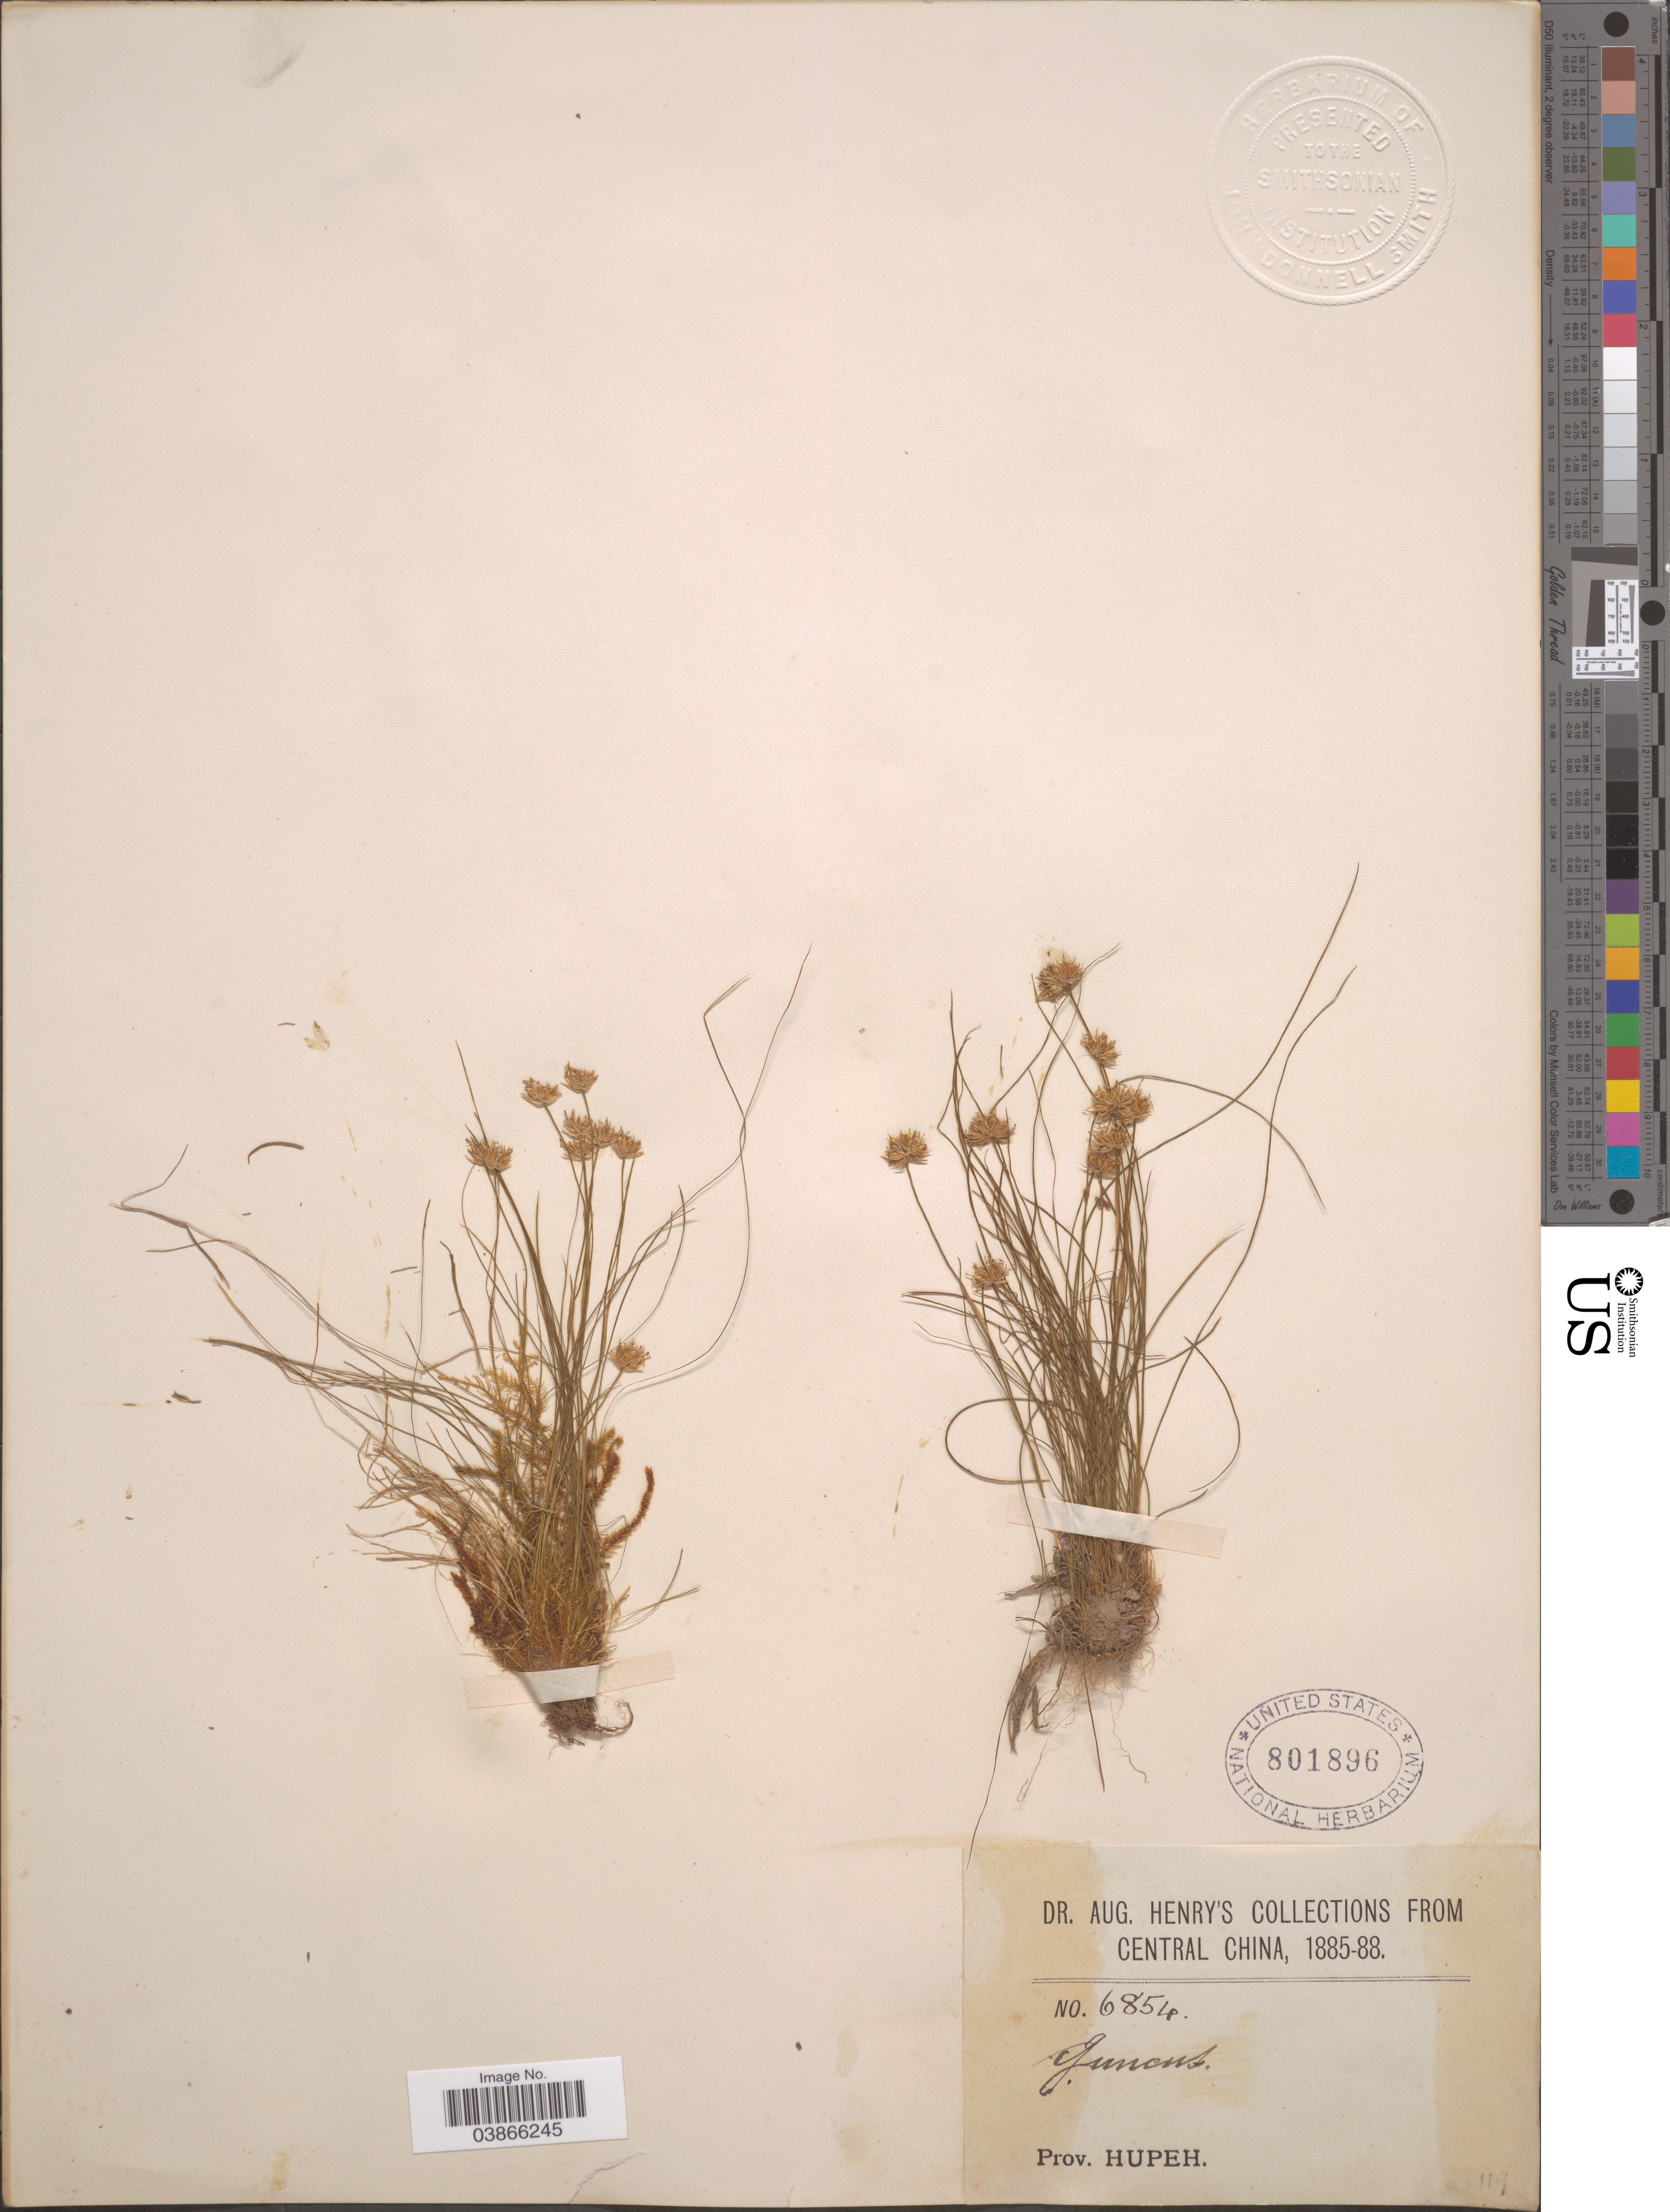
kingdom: Plantae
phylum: Tracheophyta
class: Liliopsida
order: Poales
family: Juncaceae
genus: Juncus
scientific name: Juncus luzuliformis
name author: Franch.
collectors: A. Henry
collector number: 6854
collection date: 1885/1888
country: China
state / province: Hubei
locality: Central China. Prov. Hupeh.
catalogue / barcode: US 801896